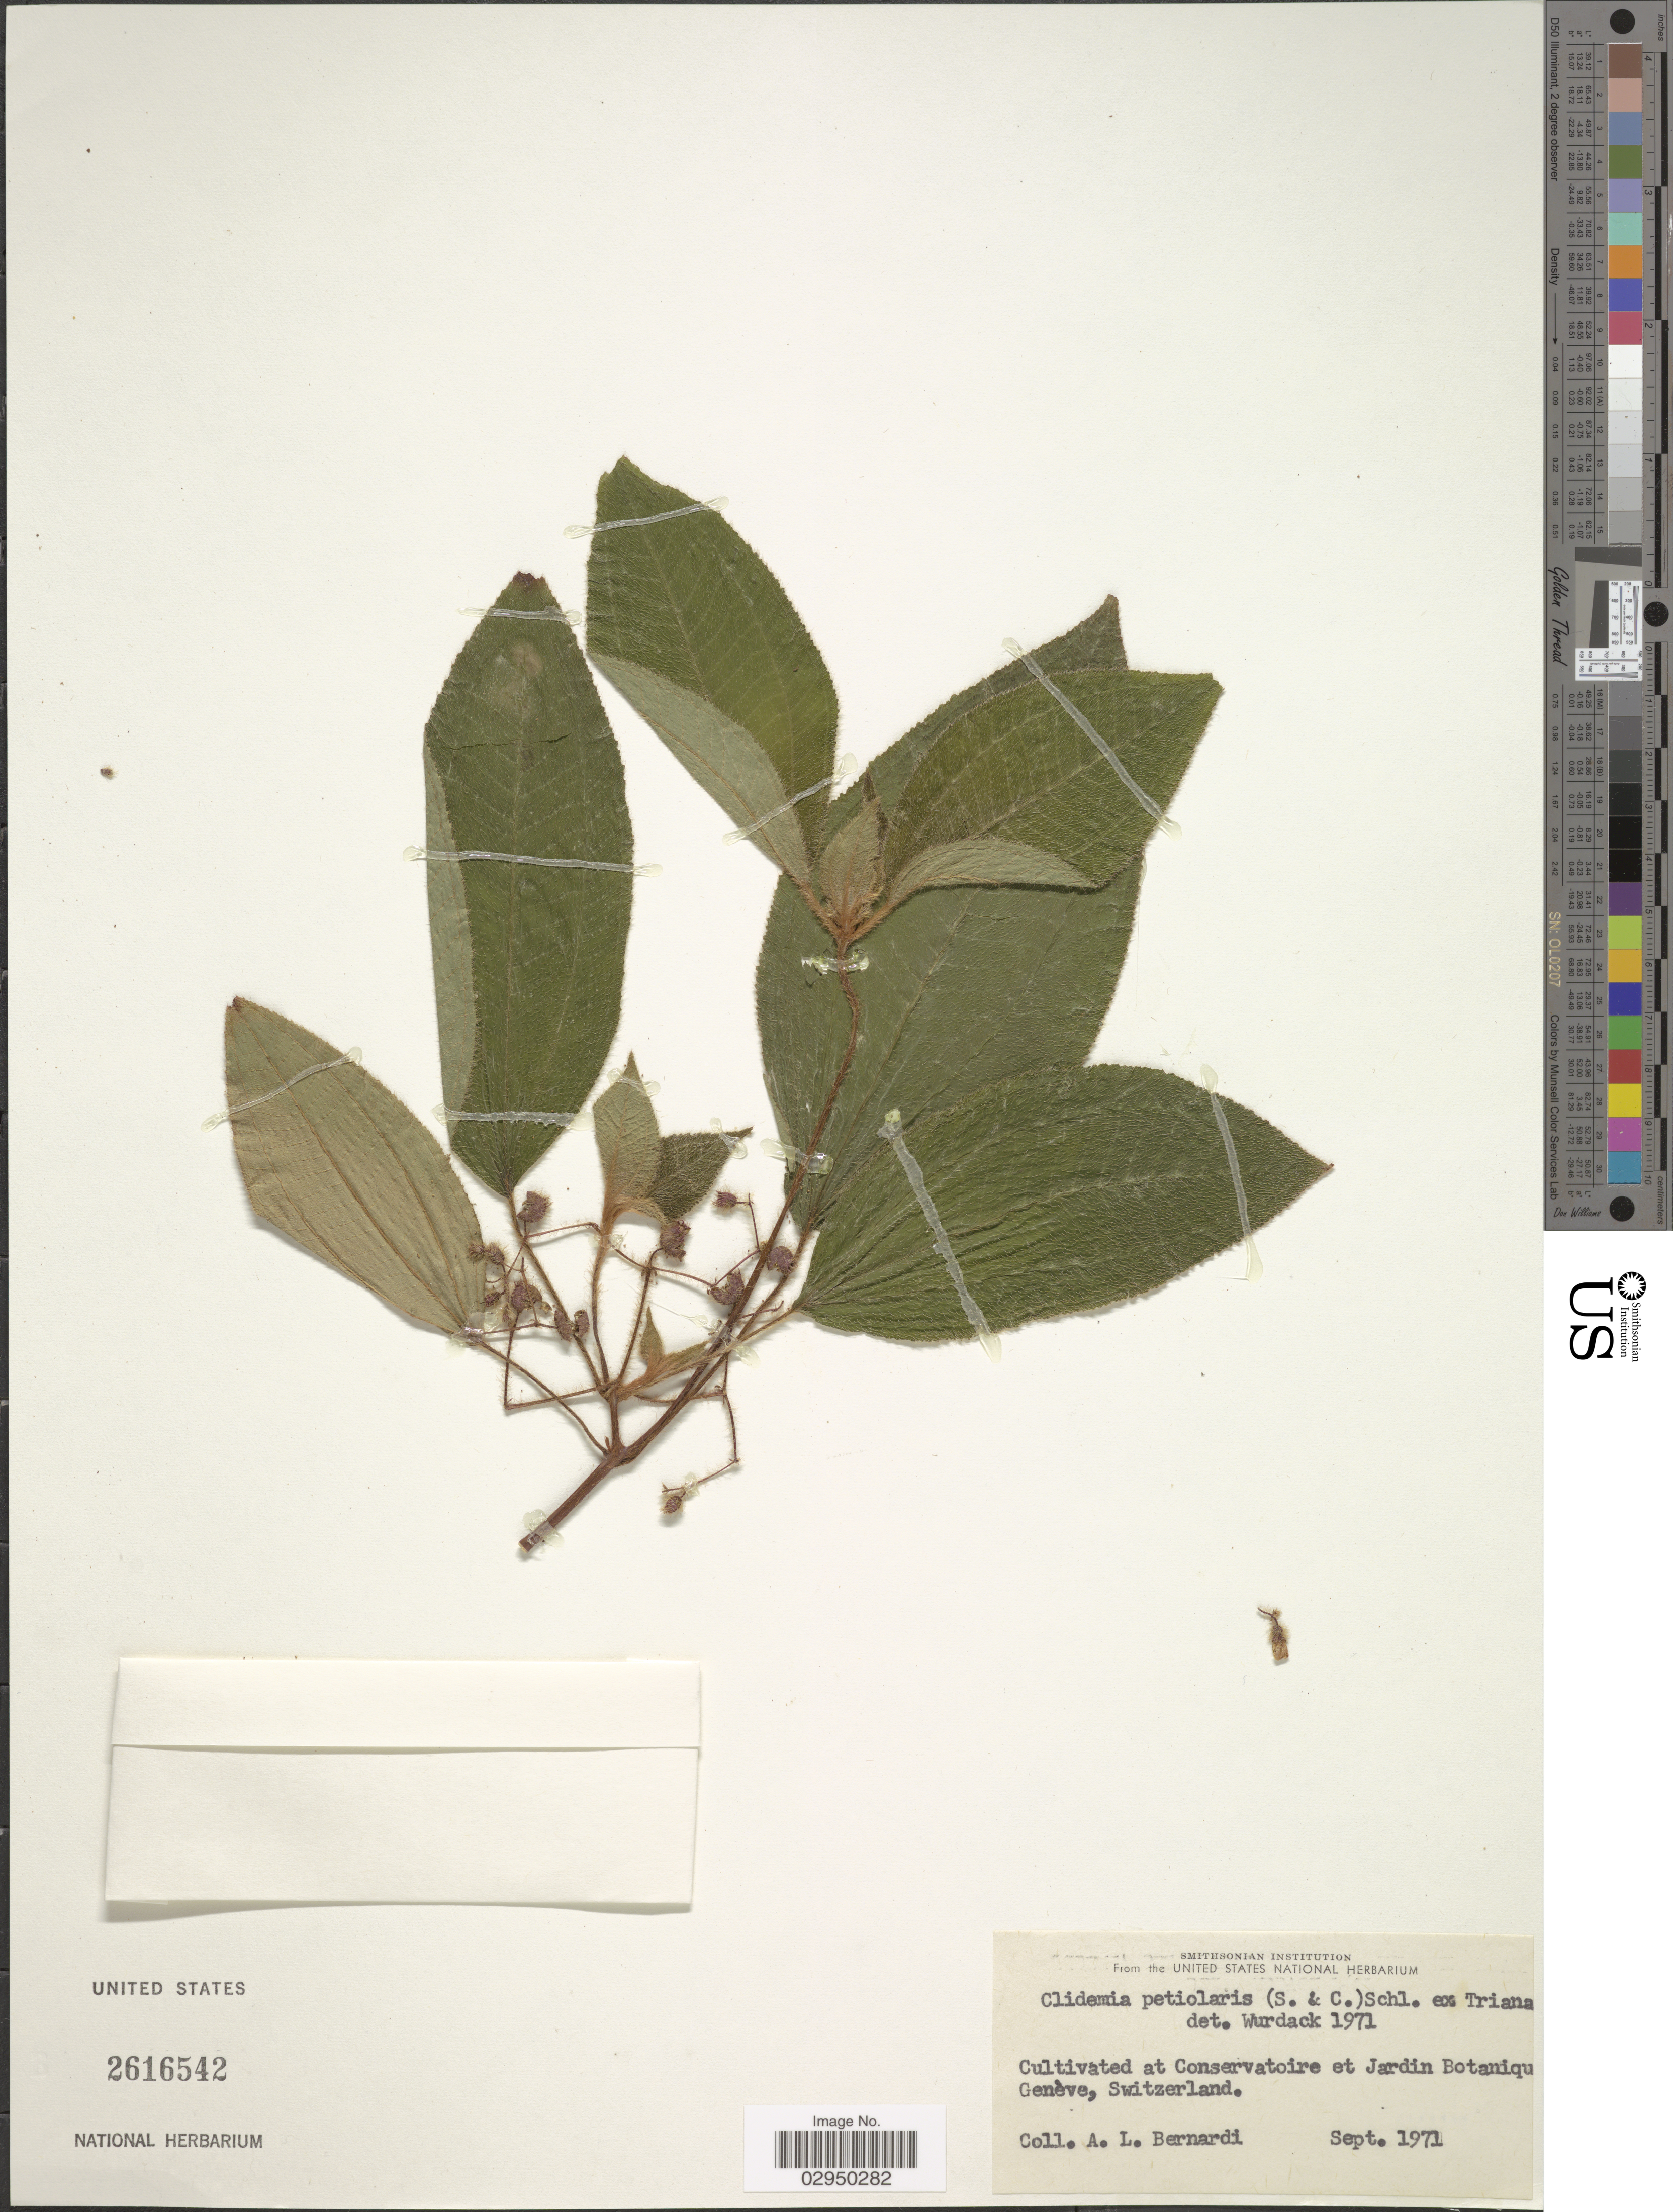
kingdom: Plantae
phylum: Tracheophyta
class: Magnoliopsida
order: Myrtales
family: Melastomataceae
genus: Clidemia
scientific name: Clidemia petiolaris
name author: (Schltdl. & Cham.) Schltdl. ex Triana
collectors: A. L. Bernardi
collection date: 1971-09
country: Switzerland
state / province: Genève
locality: Conservatoire et Jardin Botaniqu Genève.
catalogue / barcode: US 2616542